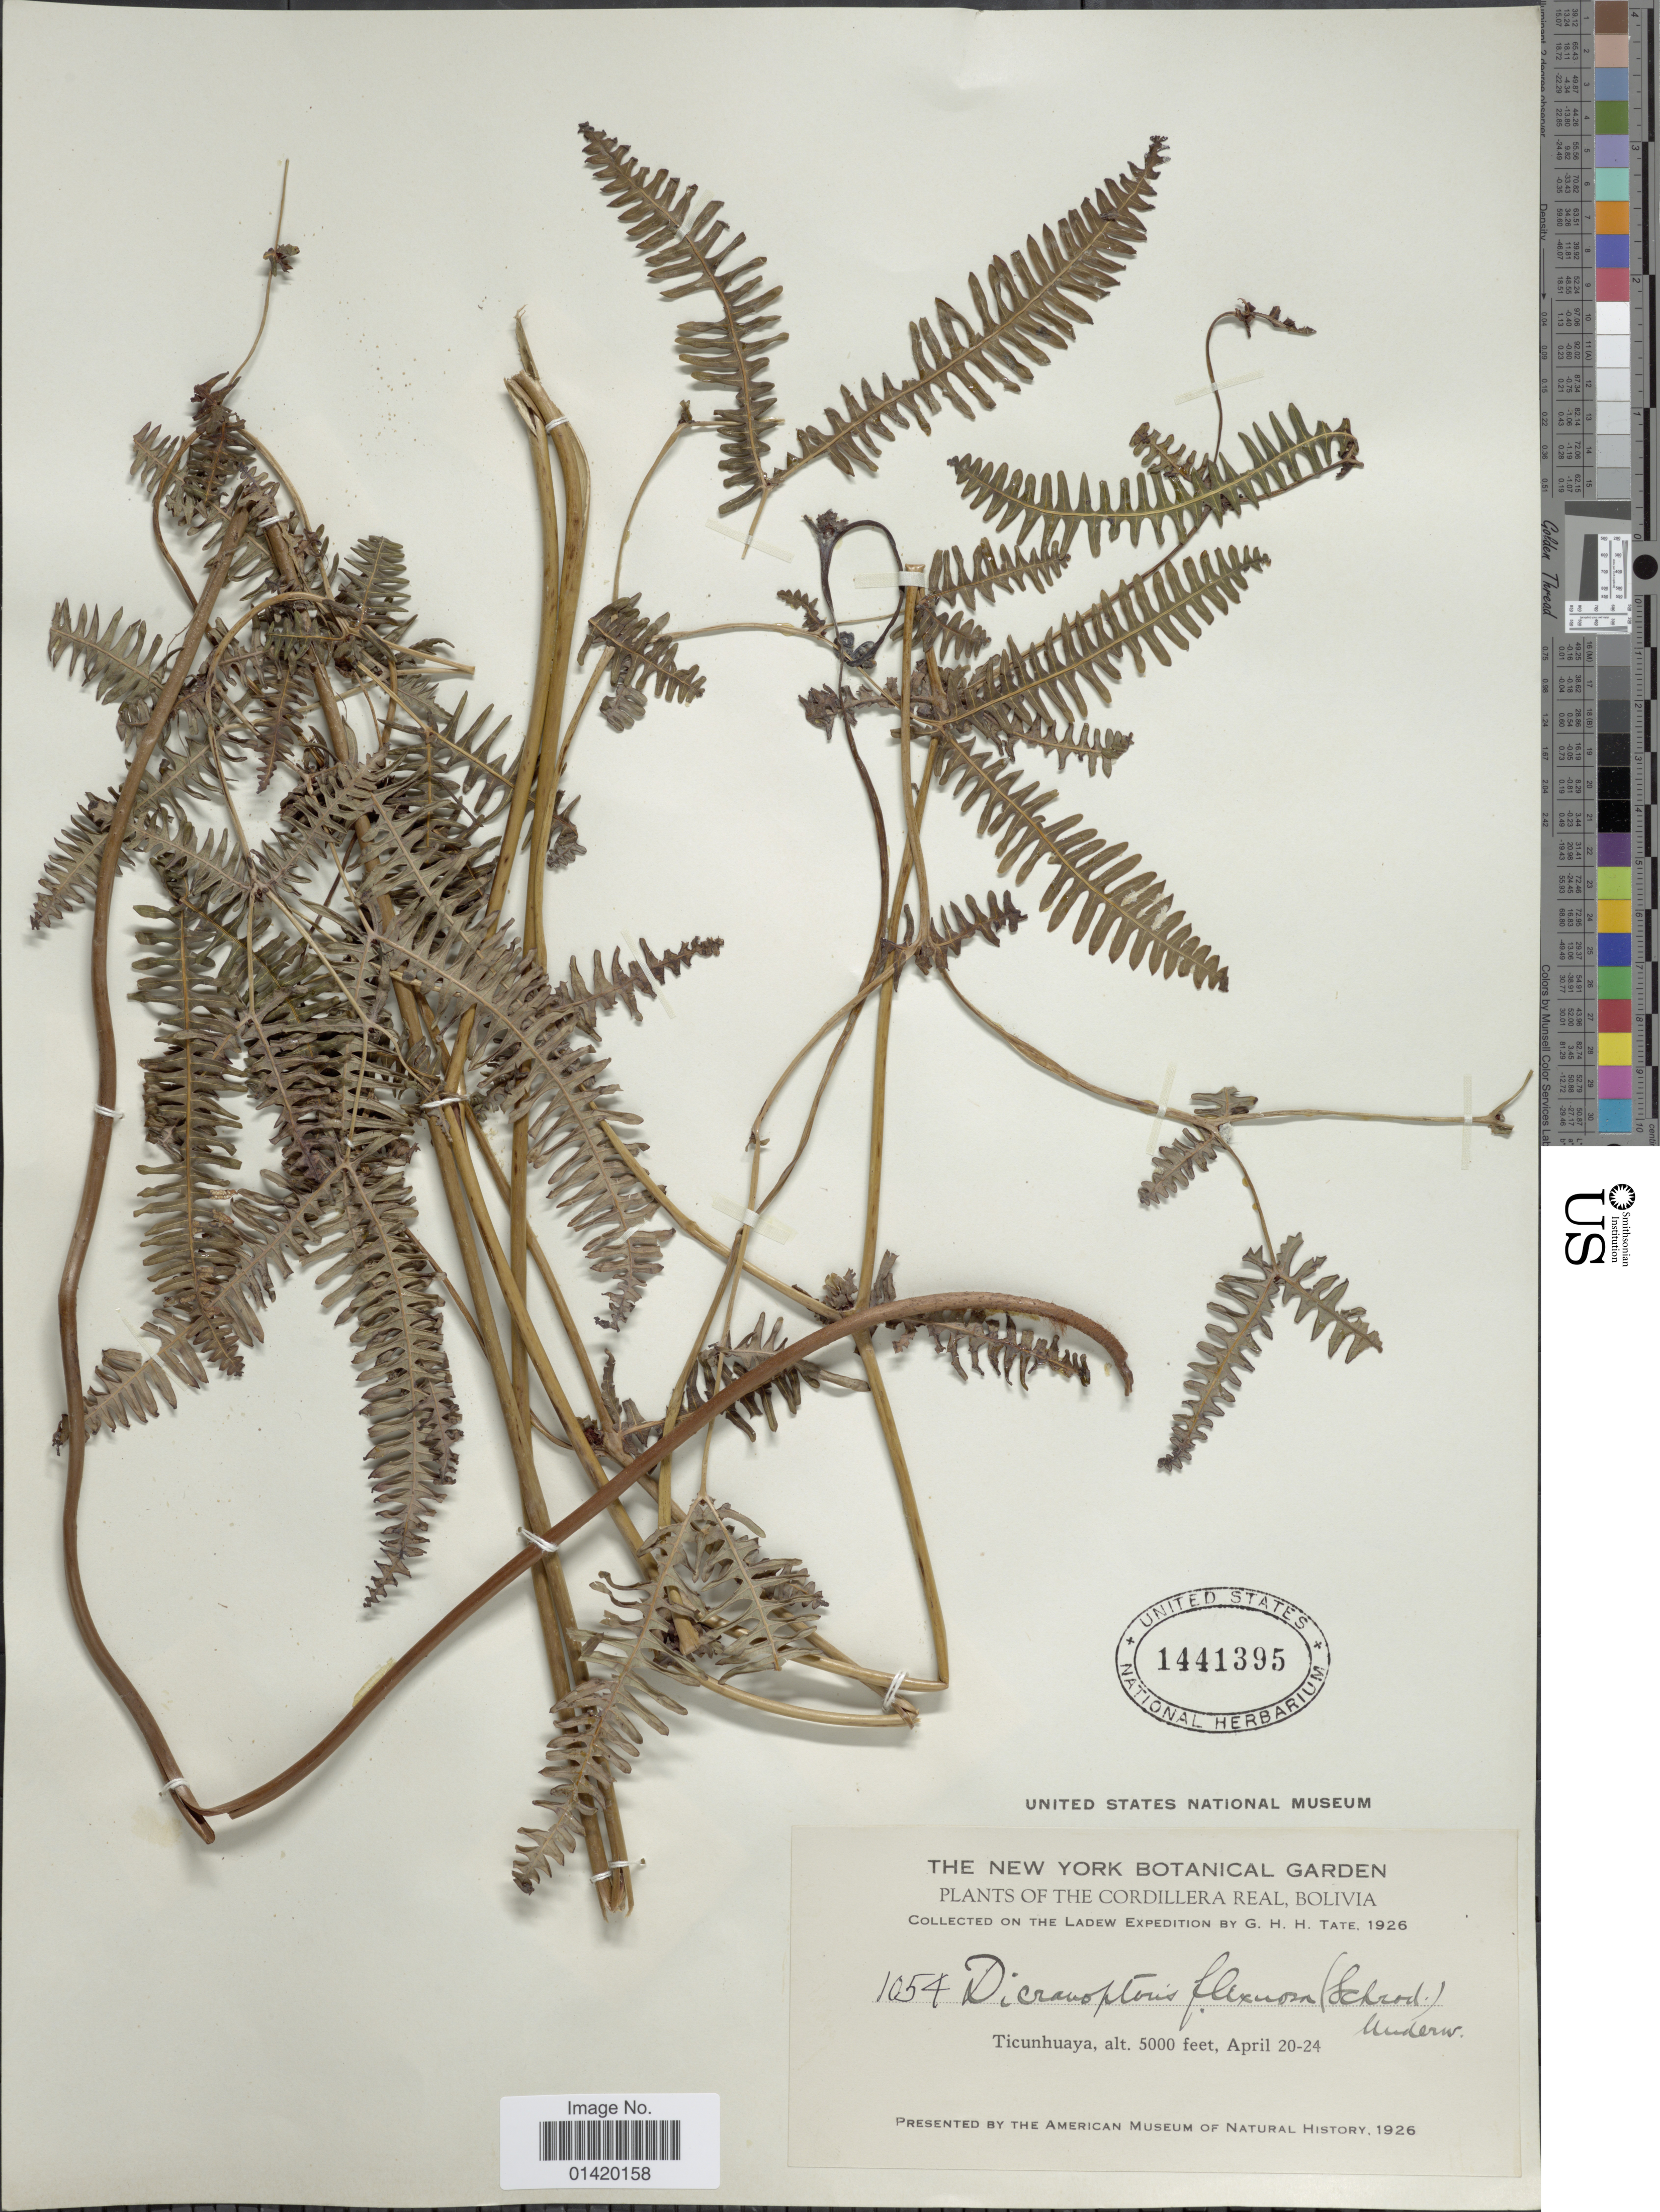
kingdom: Plantae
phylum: Tracheophyta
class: Polypodiopsida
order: Gleicheniales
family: Gleicheniaceae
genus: Dicranopteris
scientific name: Dicranopteris flexuosa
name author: (Schrad.) Underw.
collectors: G. H. H.Tate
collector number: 1054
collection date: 1926-04-20/1926-04-24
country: Bolivia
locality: The Cordillera Real, Ticunhuaya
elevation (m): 1524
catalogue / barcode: US 1441395